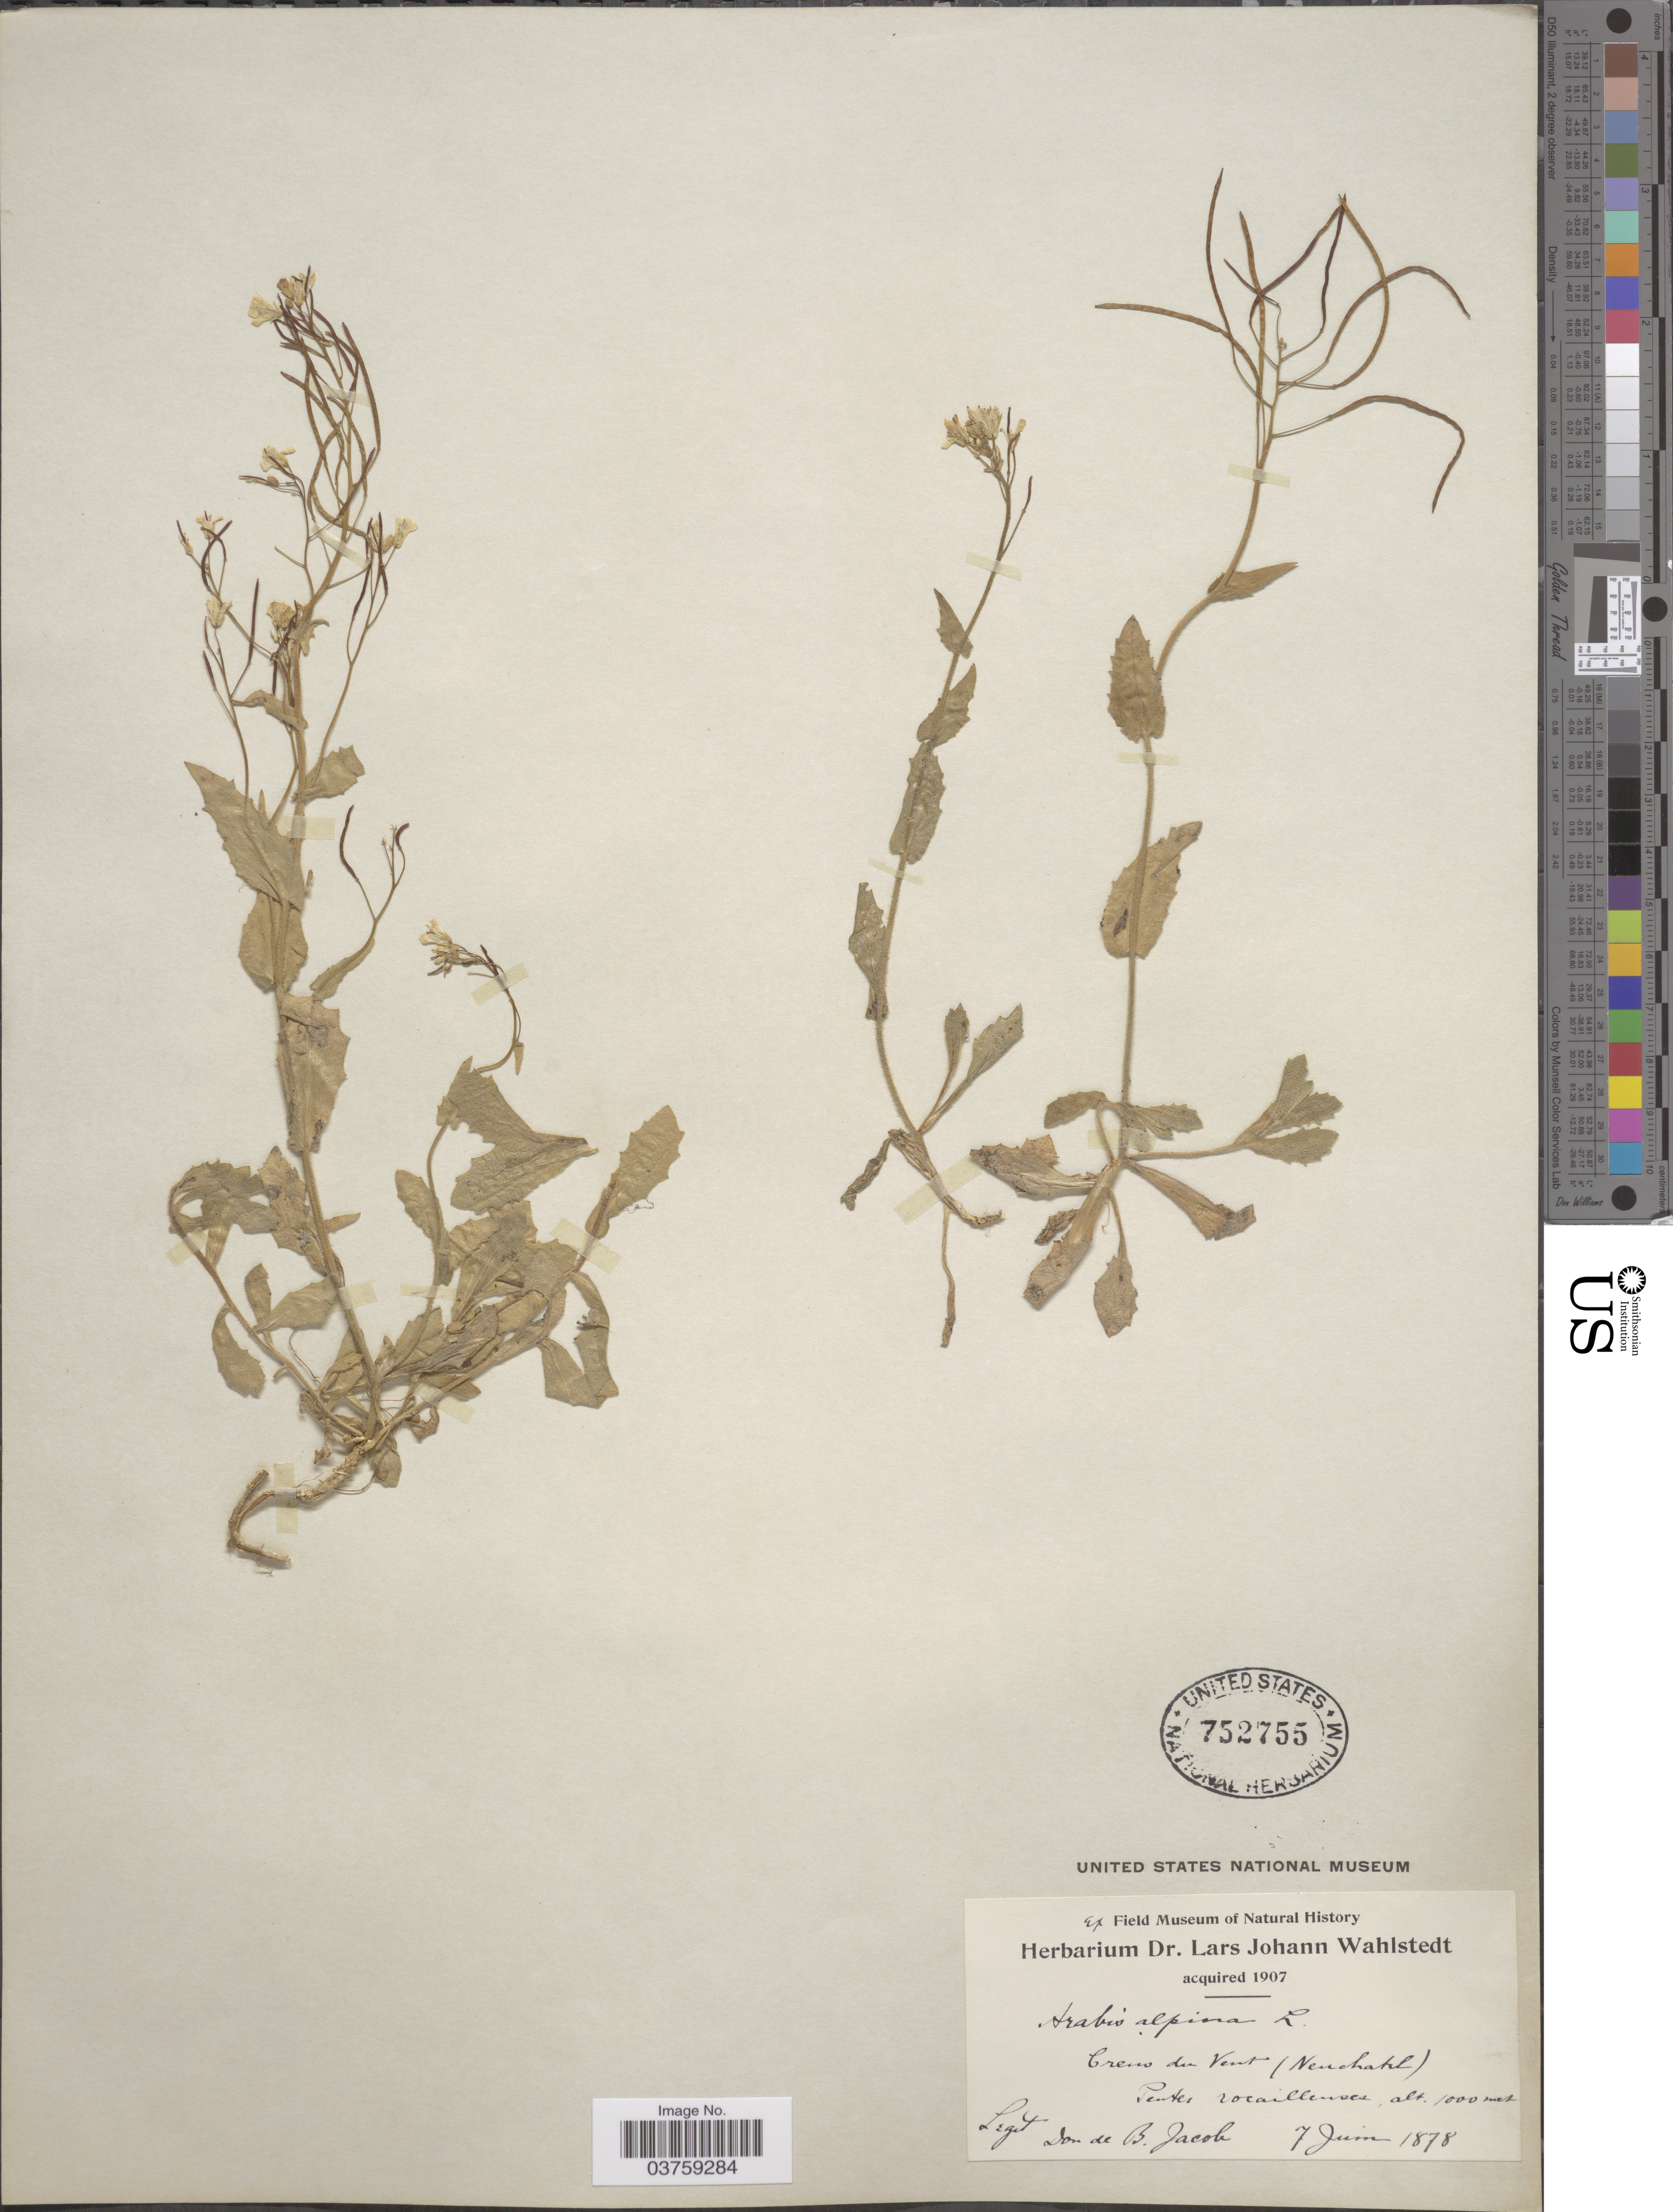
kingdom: Plantae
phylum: Tracheophyta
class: Magnoliopsida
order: Brassicales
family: Brassicaceae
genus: Arabis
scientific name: Arabis alpina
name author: L.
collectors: Jacob, B.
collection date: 1878-06-07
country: Switzerland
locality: Creux du Vent (Neuchatel). Pentes rocaillenses.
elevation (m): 1000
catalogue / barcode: US 752755